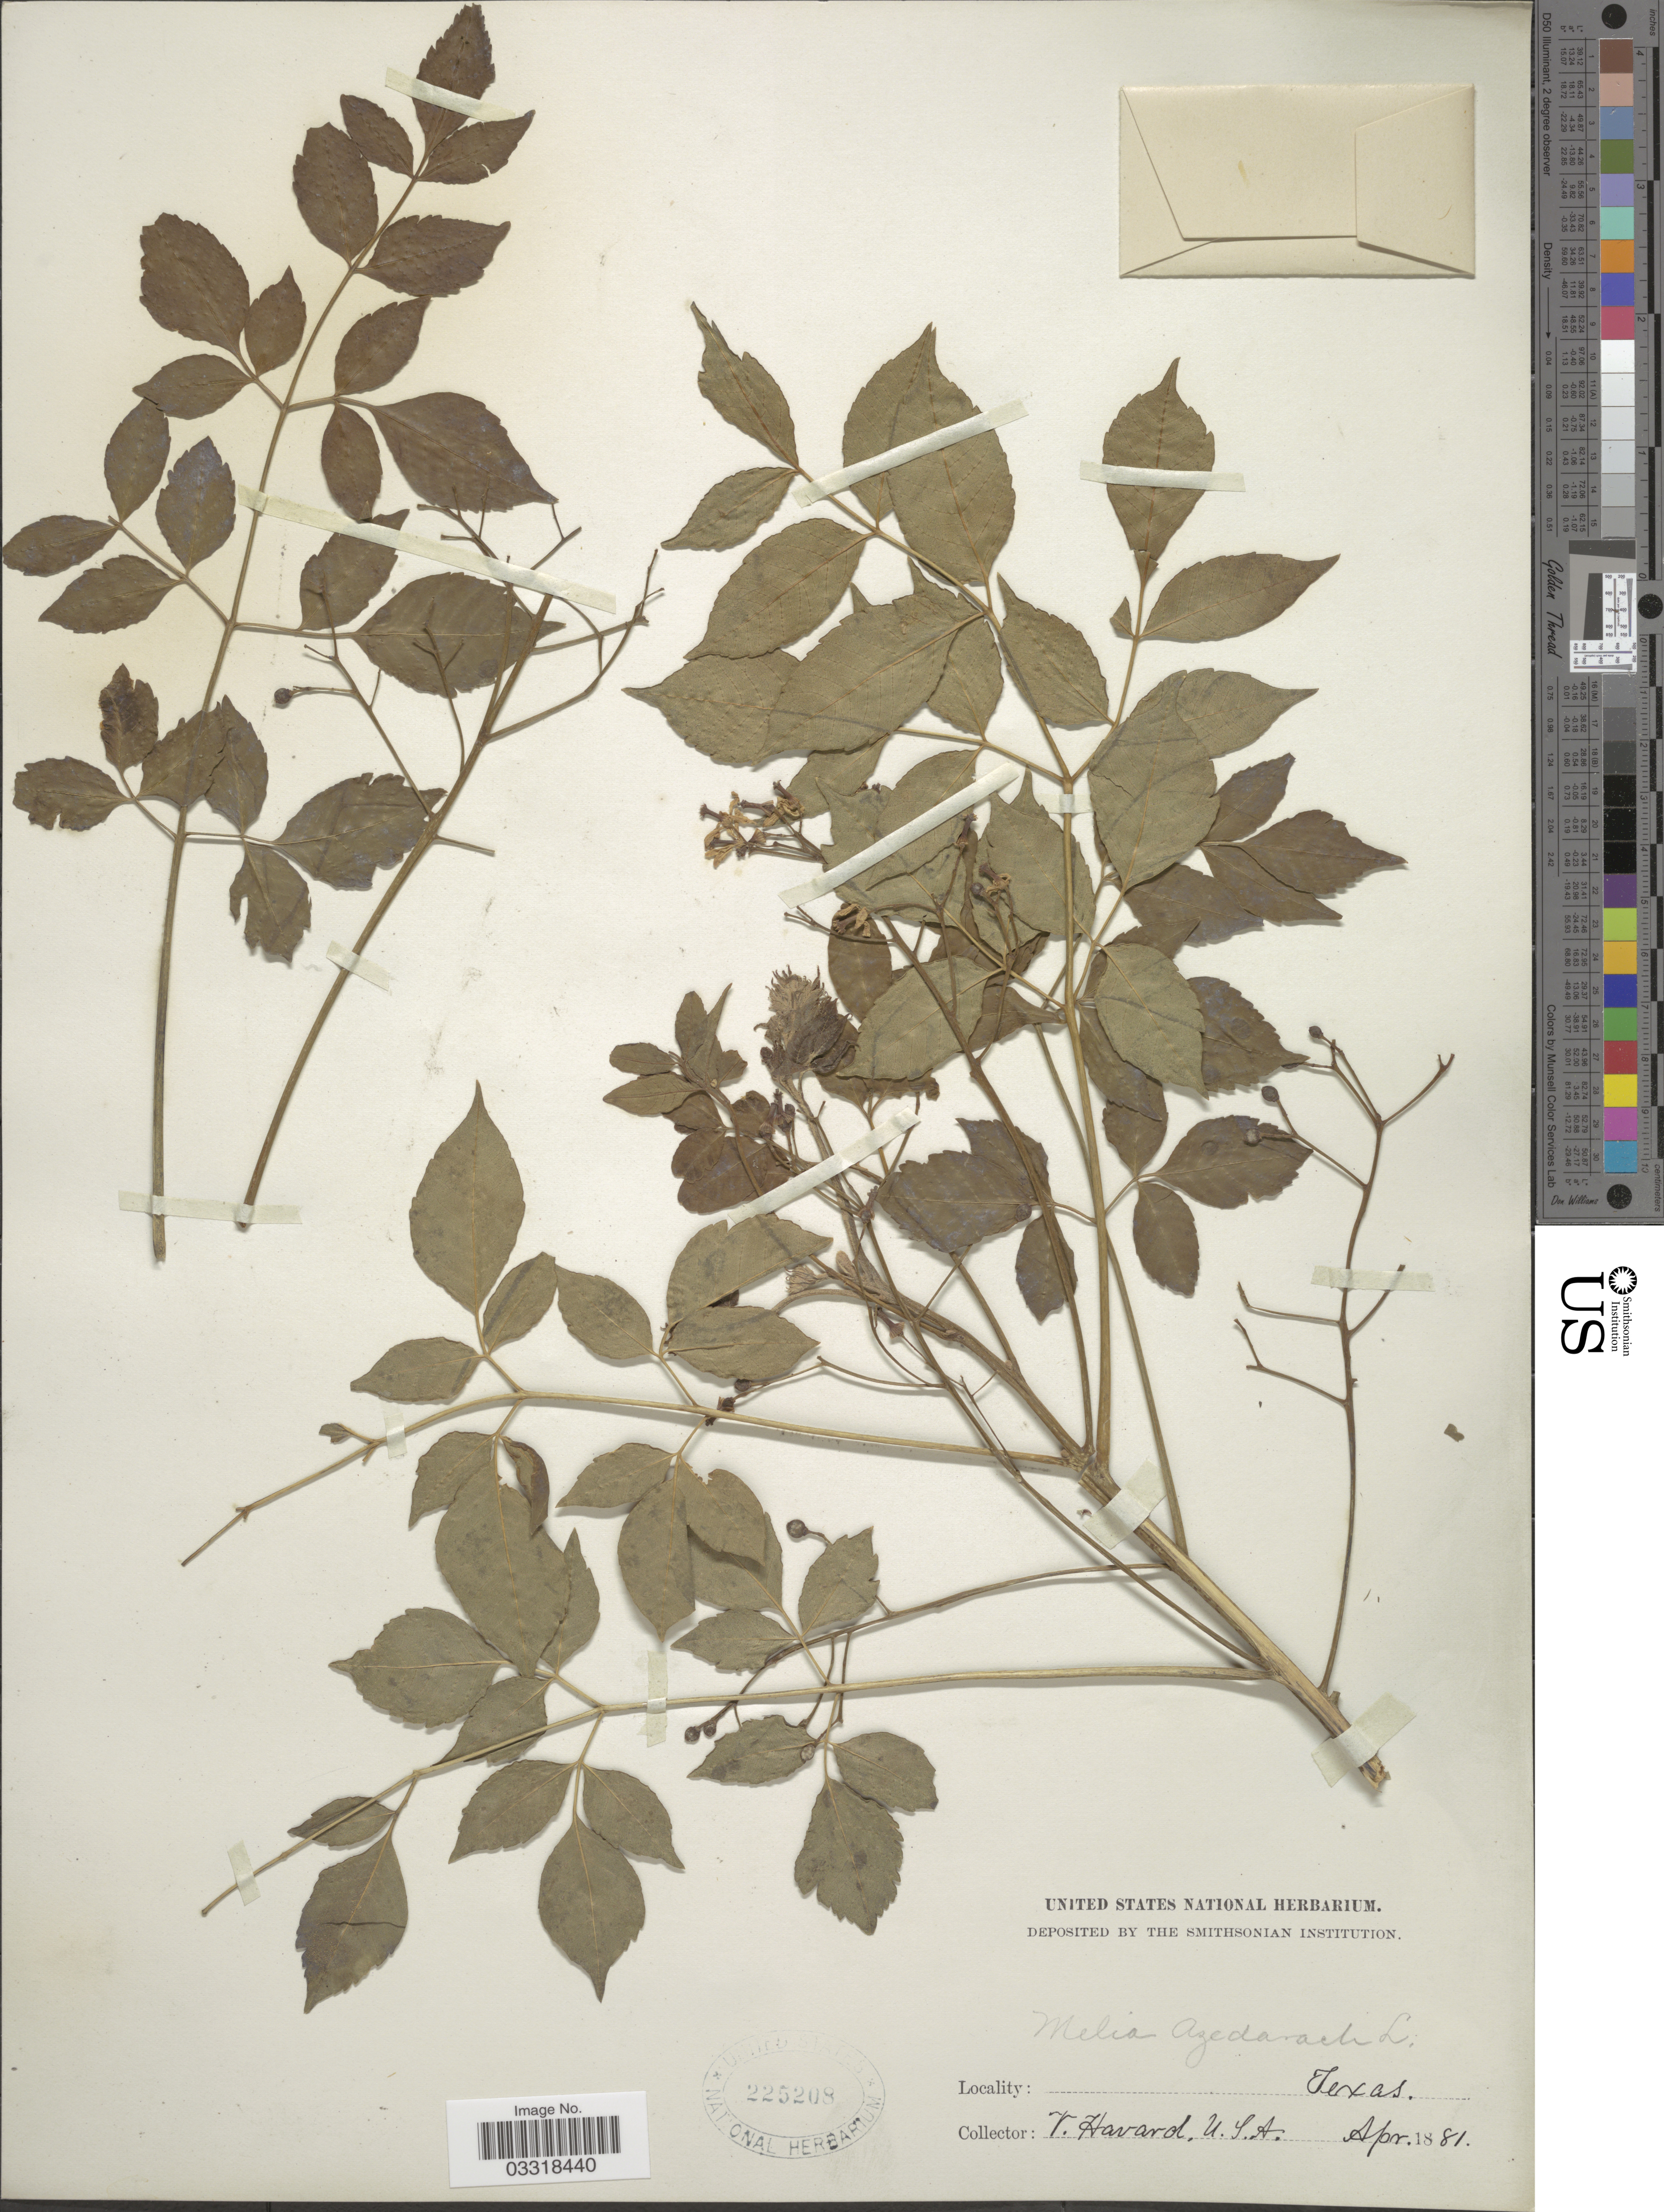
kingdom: Plantae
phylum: Tracheophyta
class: Magnoliopsida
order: Sapindales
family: Meliaceae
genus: Melia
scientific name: Melia azedarach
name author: L.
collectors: V. Havard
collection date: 1881-04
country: United States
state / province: Texas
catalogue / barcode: US 225208